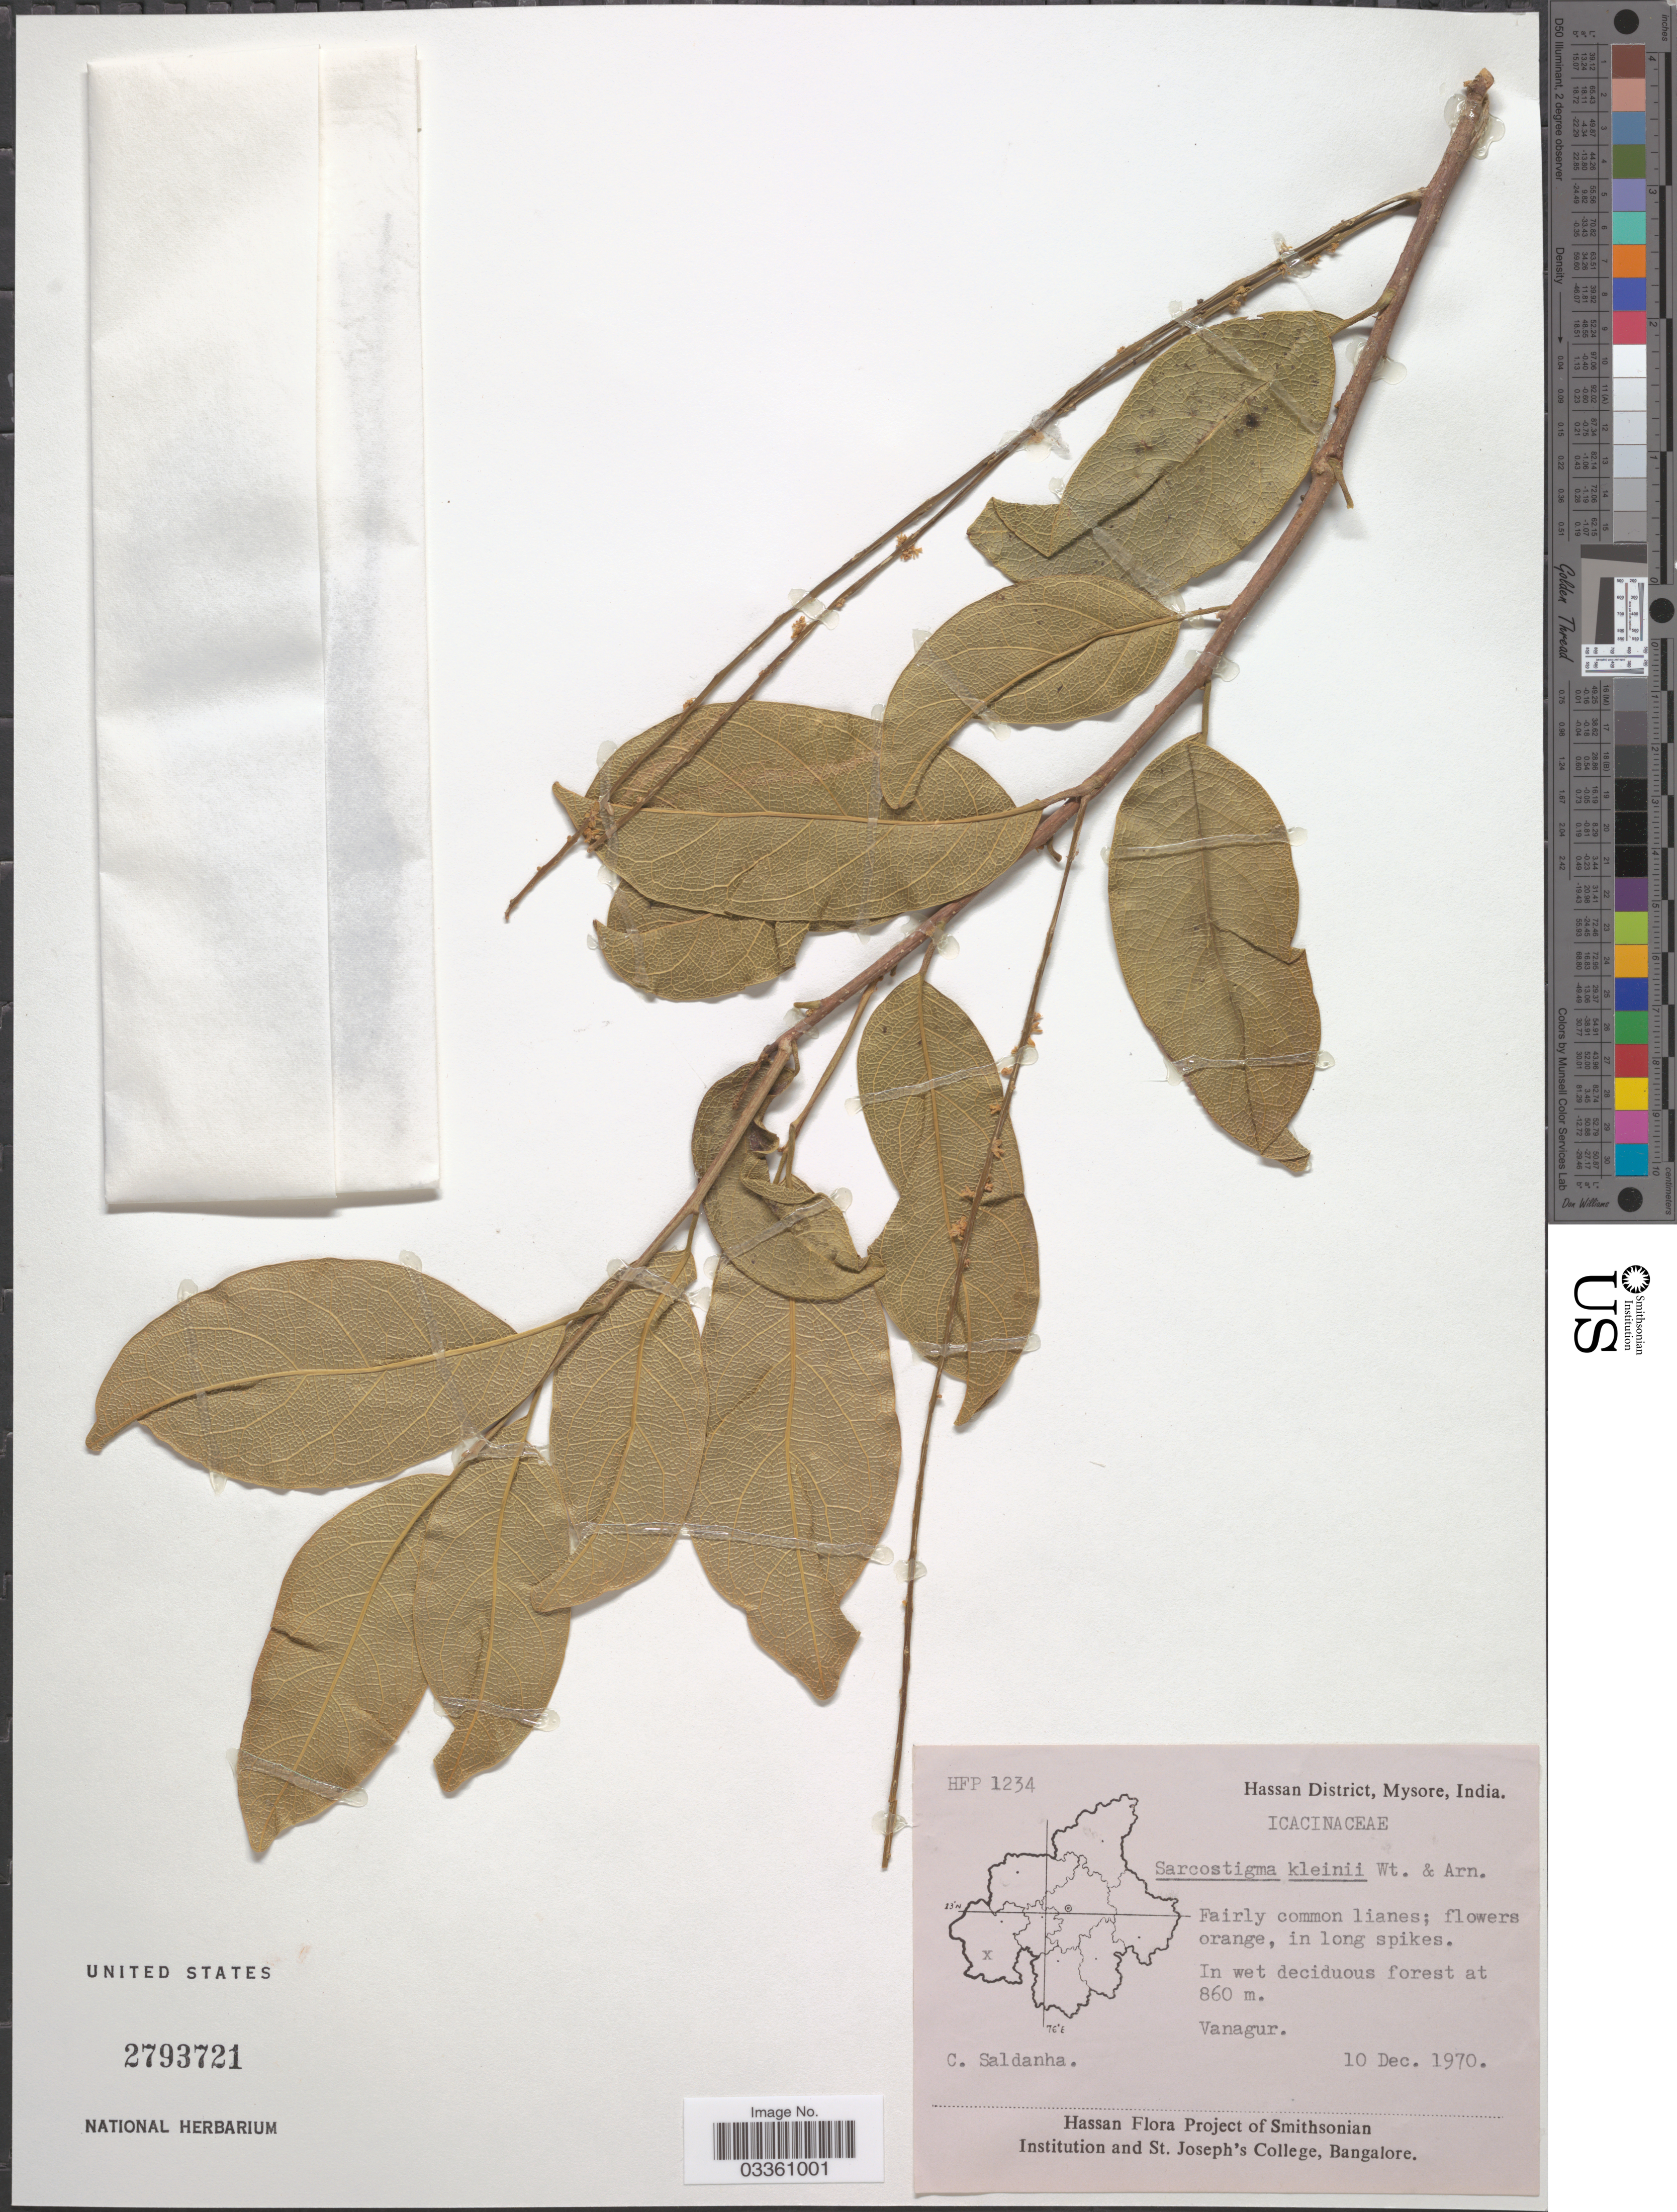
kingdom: Plantae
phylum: Tracheophyta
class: Magnoliopsida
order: Icacinales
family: Icacinaceae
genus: Sarcostigma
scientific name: Sarcostigma kleinii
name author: Wight & Arn.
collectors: C. Saldanha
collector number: HFP 1234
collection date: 1970-12-10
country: India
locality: Hassan District, Mysore. Vanagur.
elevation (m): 860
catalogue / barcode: US 2793721